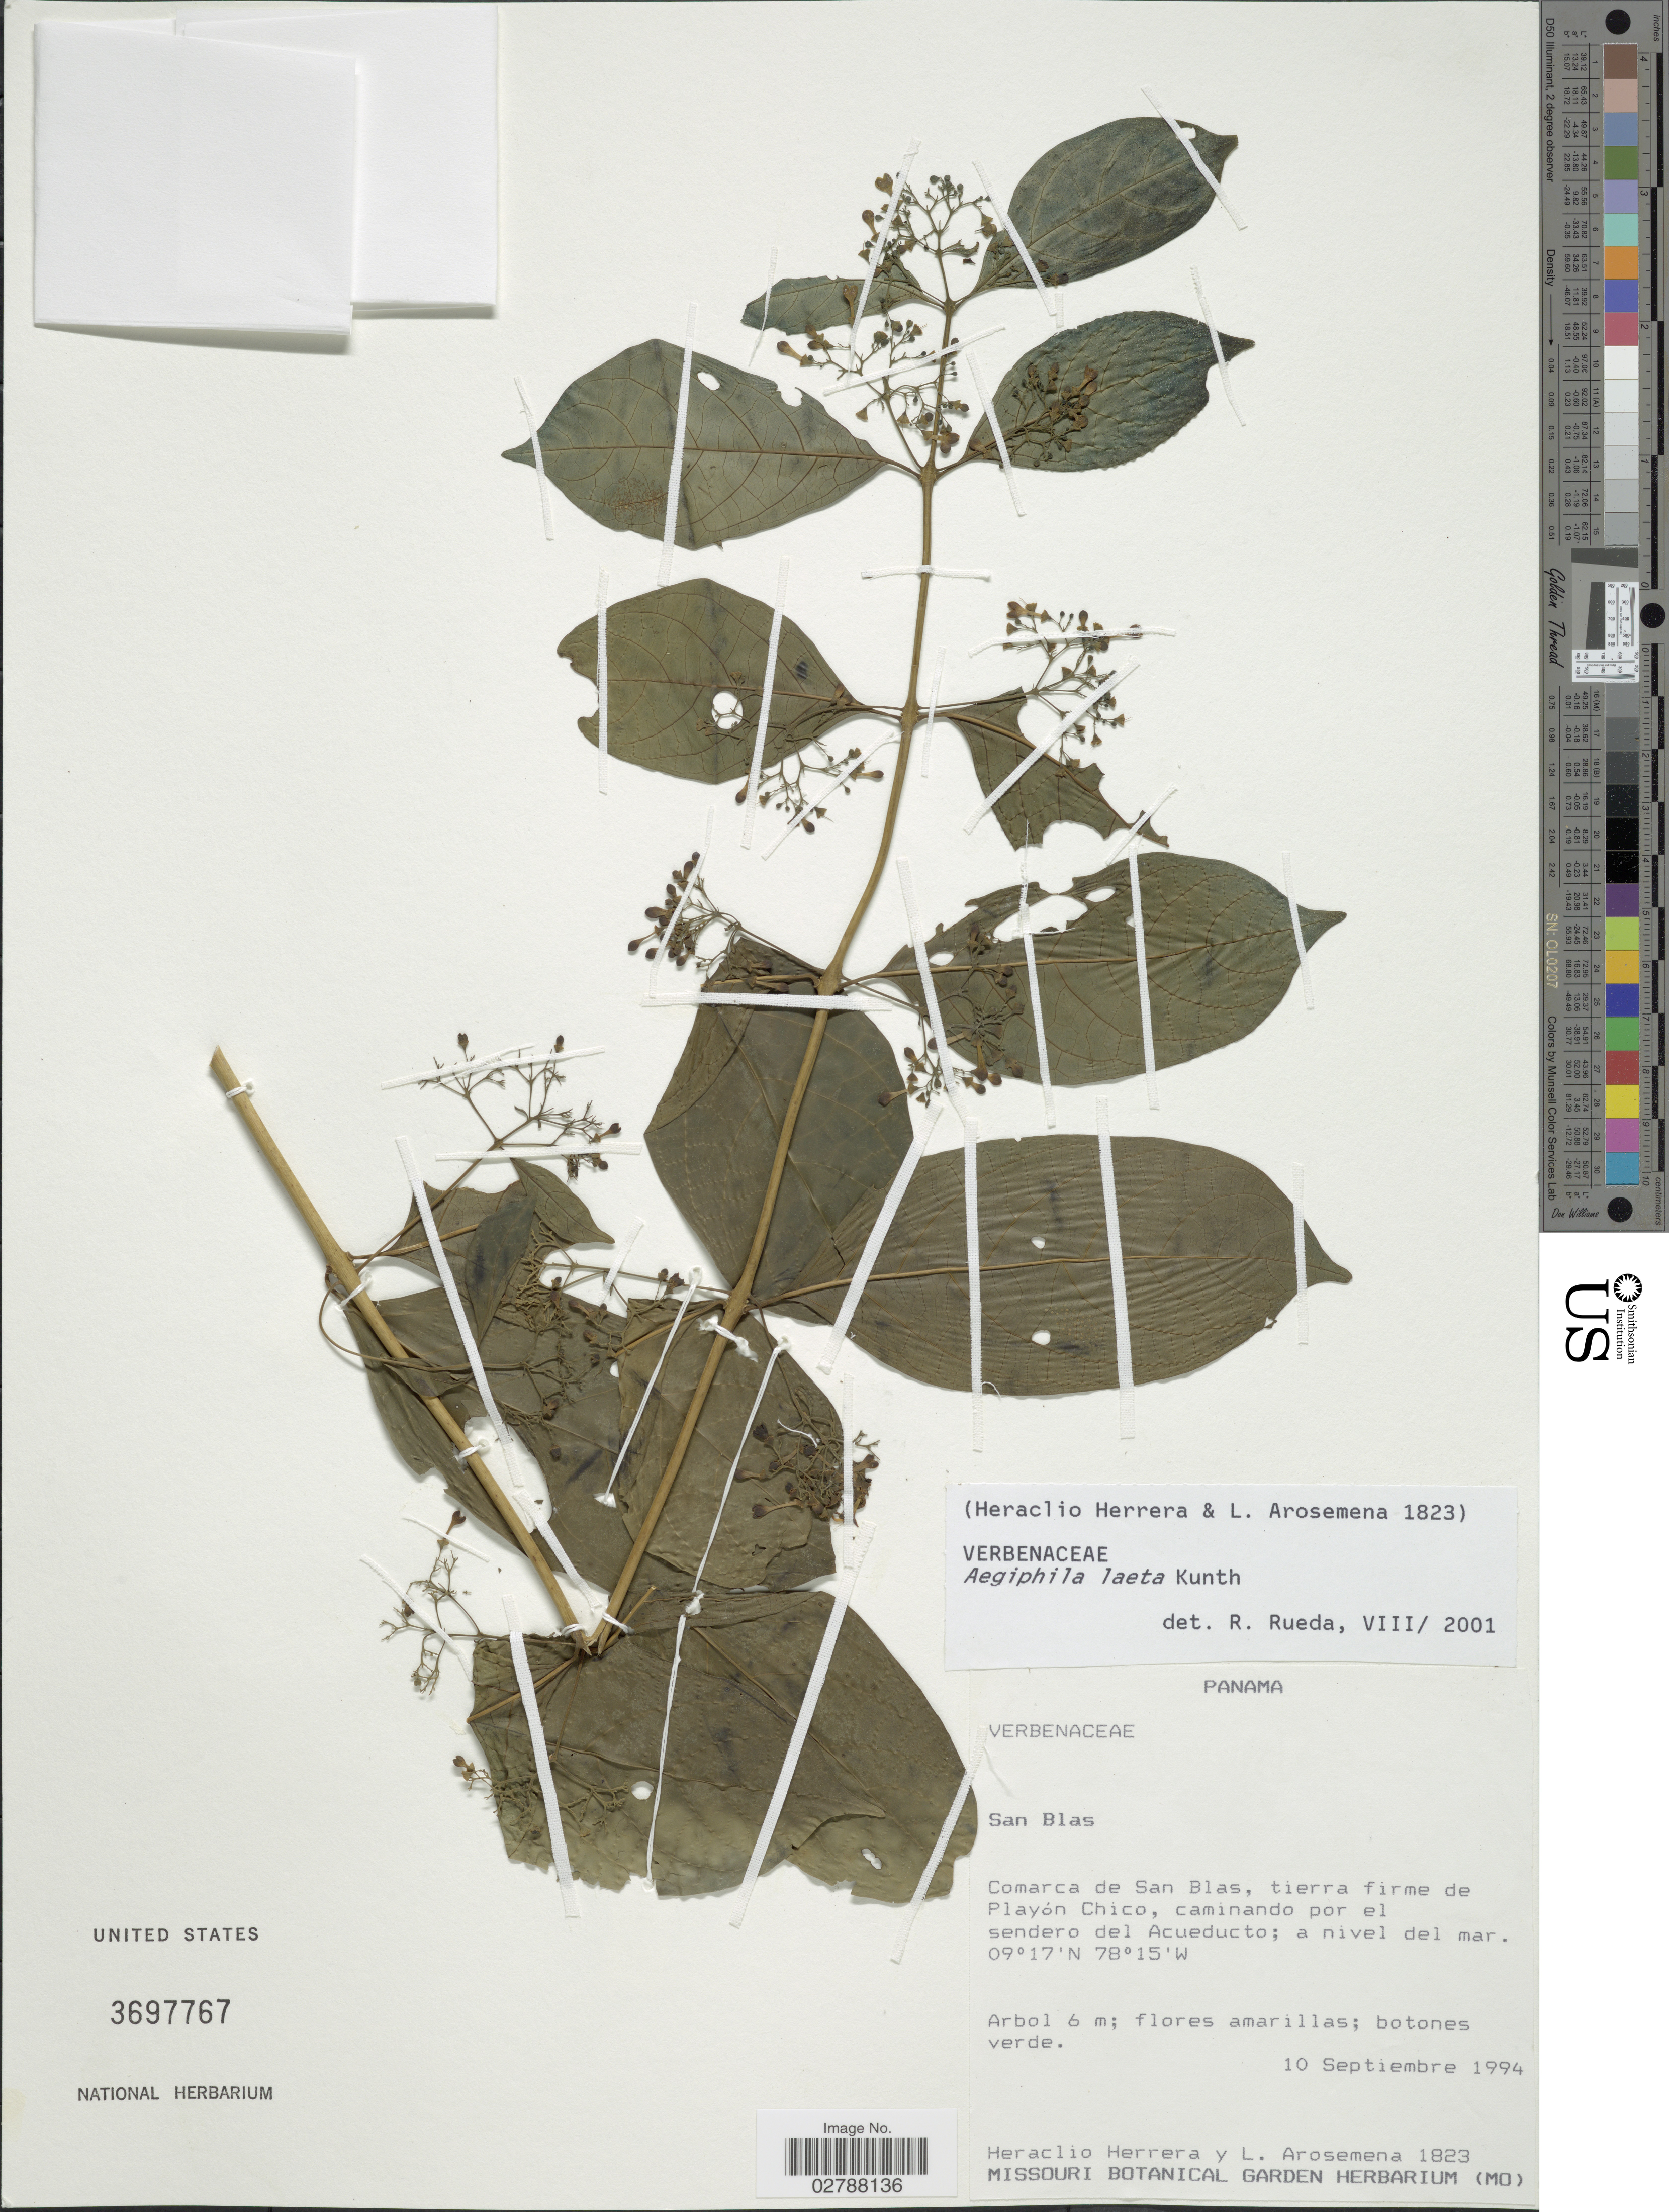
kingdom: Plantae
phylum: Tracheophyta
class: Magnoliopsida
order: Lamiales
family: Lamiaceae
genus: Aegiphila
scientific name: Aegiphila laeta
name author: Kunth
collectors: H. Herrera & L. Arosemena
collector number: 1823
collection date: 1994-09-10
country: Panama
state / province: Kuna Yala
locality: San Blas. Comarca de San Blas, tierra firme de Playón Chico, caminando por el sendero del Acueducto.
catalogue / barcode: US 3697767